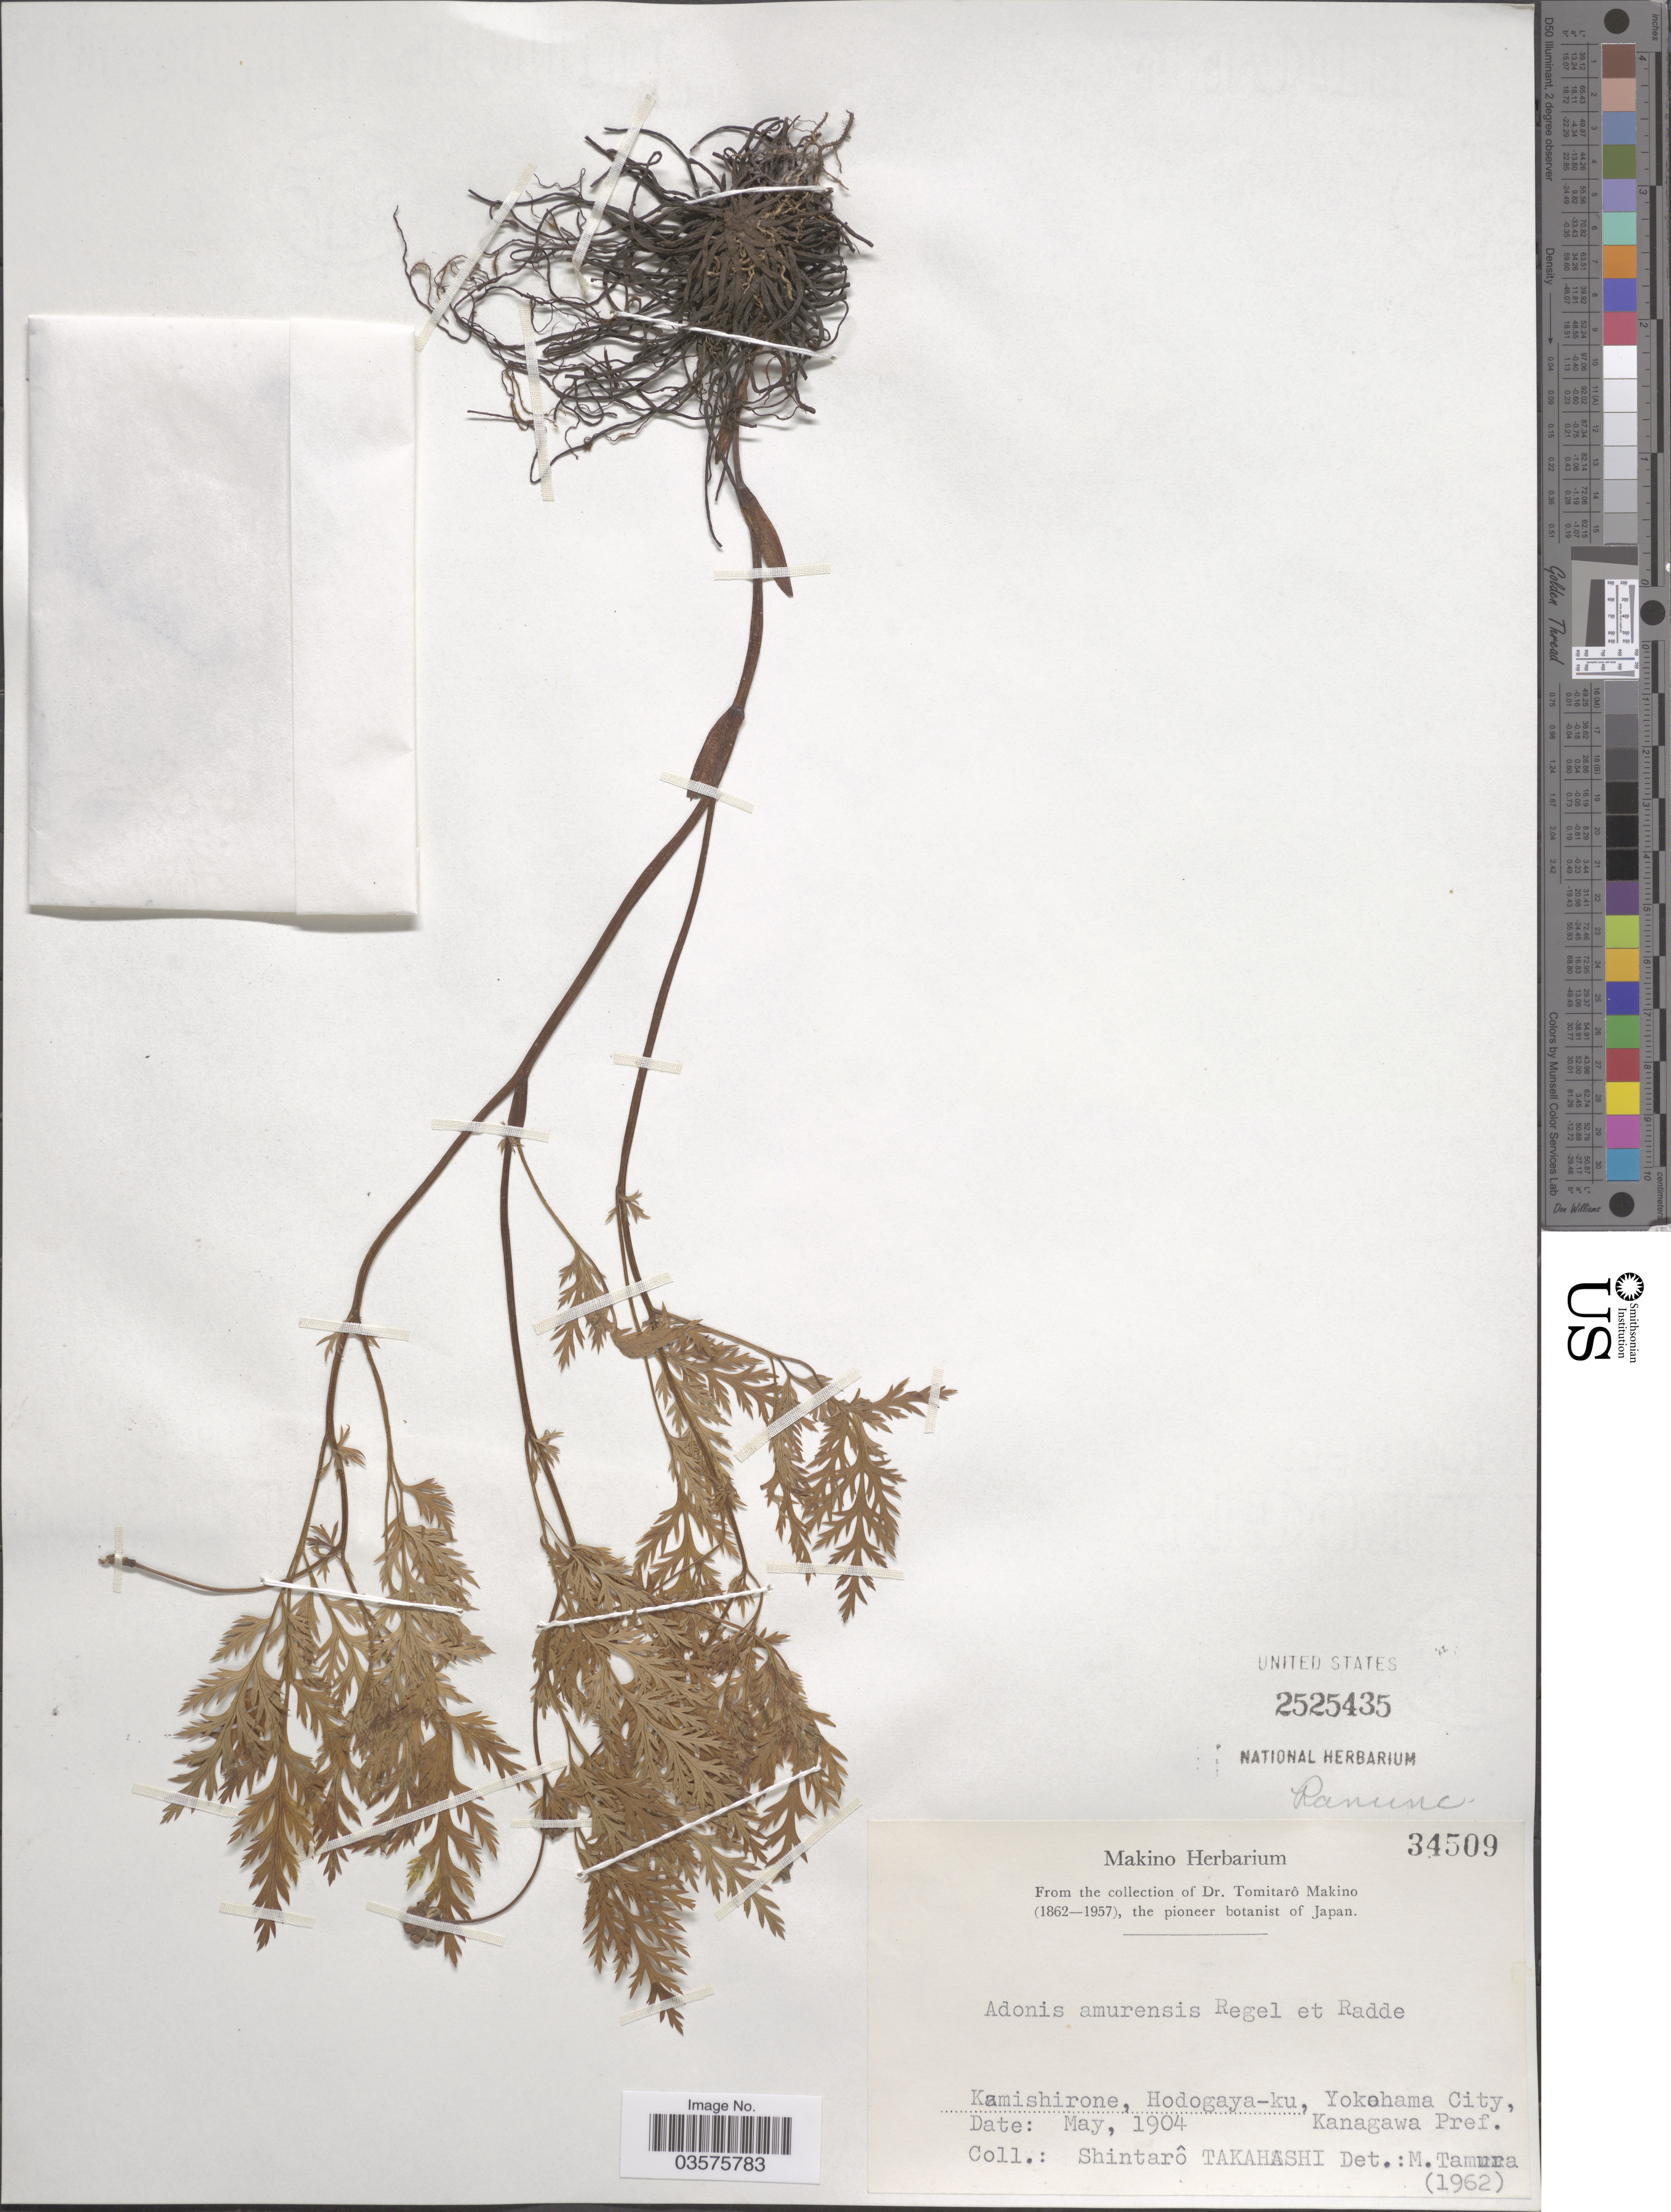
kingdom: Plantae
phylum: Tracheophyta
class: Magnoliopsida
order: Ranunculales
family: Ranunculaceae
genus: Adonis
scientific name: Adonis amurensis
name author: Regel & Radde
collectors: S. Takahashi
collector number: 34509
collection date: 1904-05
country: Japan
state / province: Kanagawa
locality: Kamishirone, Hodogaya-ku, Yokohama City, Kanagawa Pref.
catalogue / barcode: US 2525435